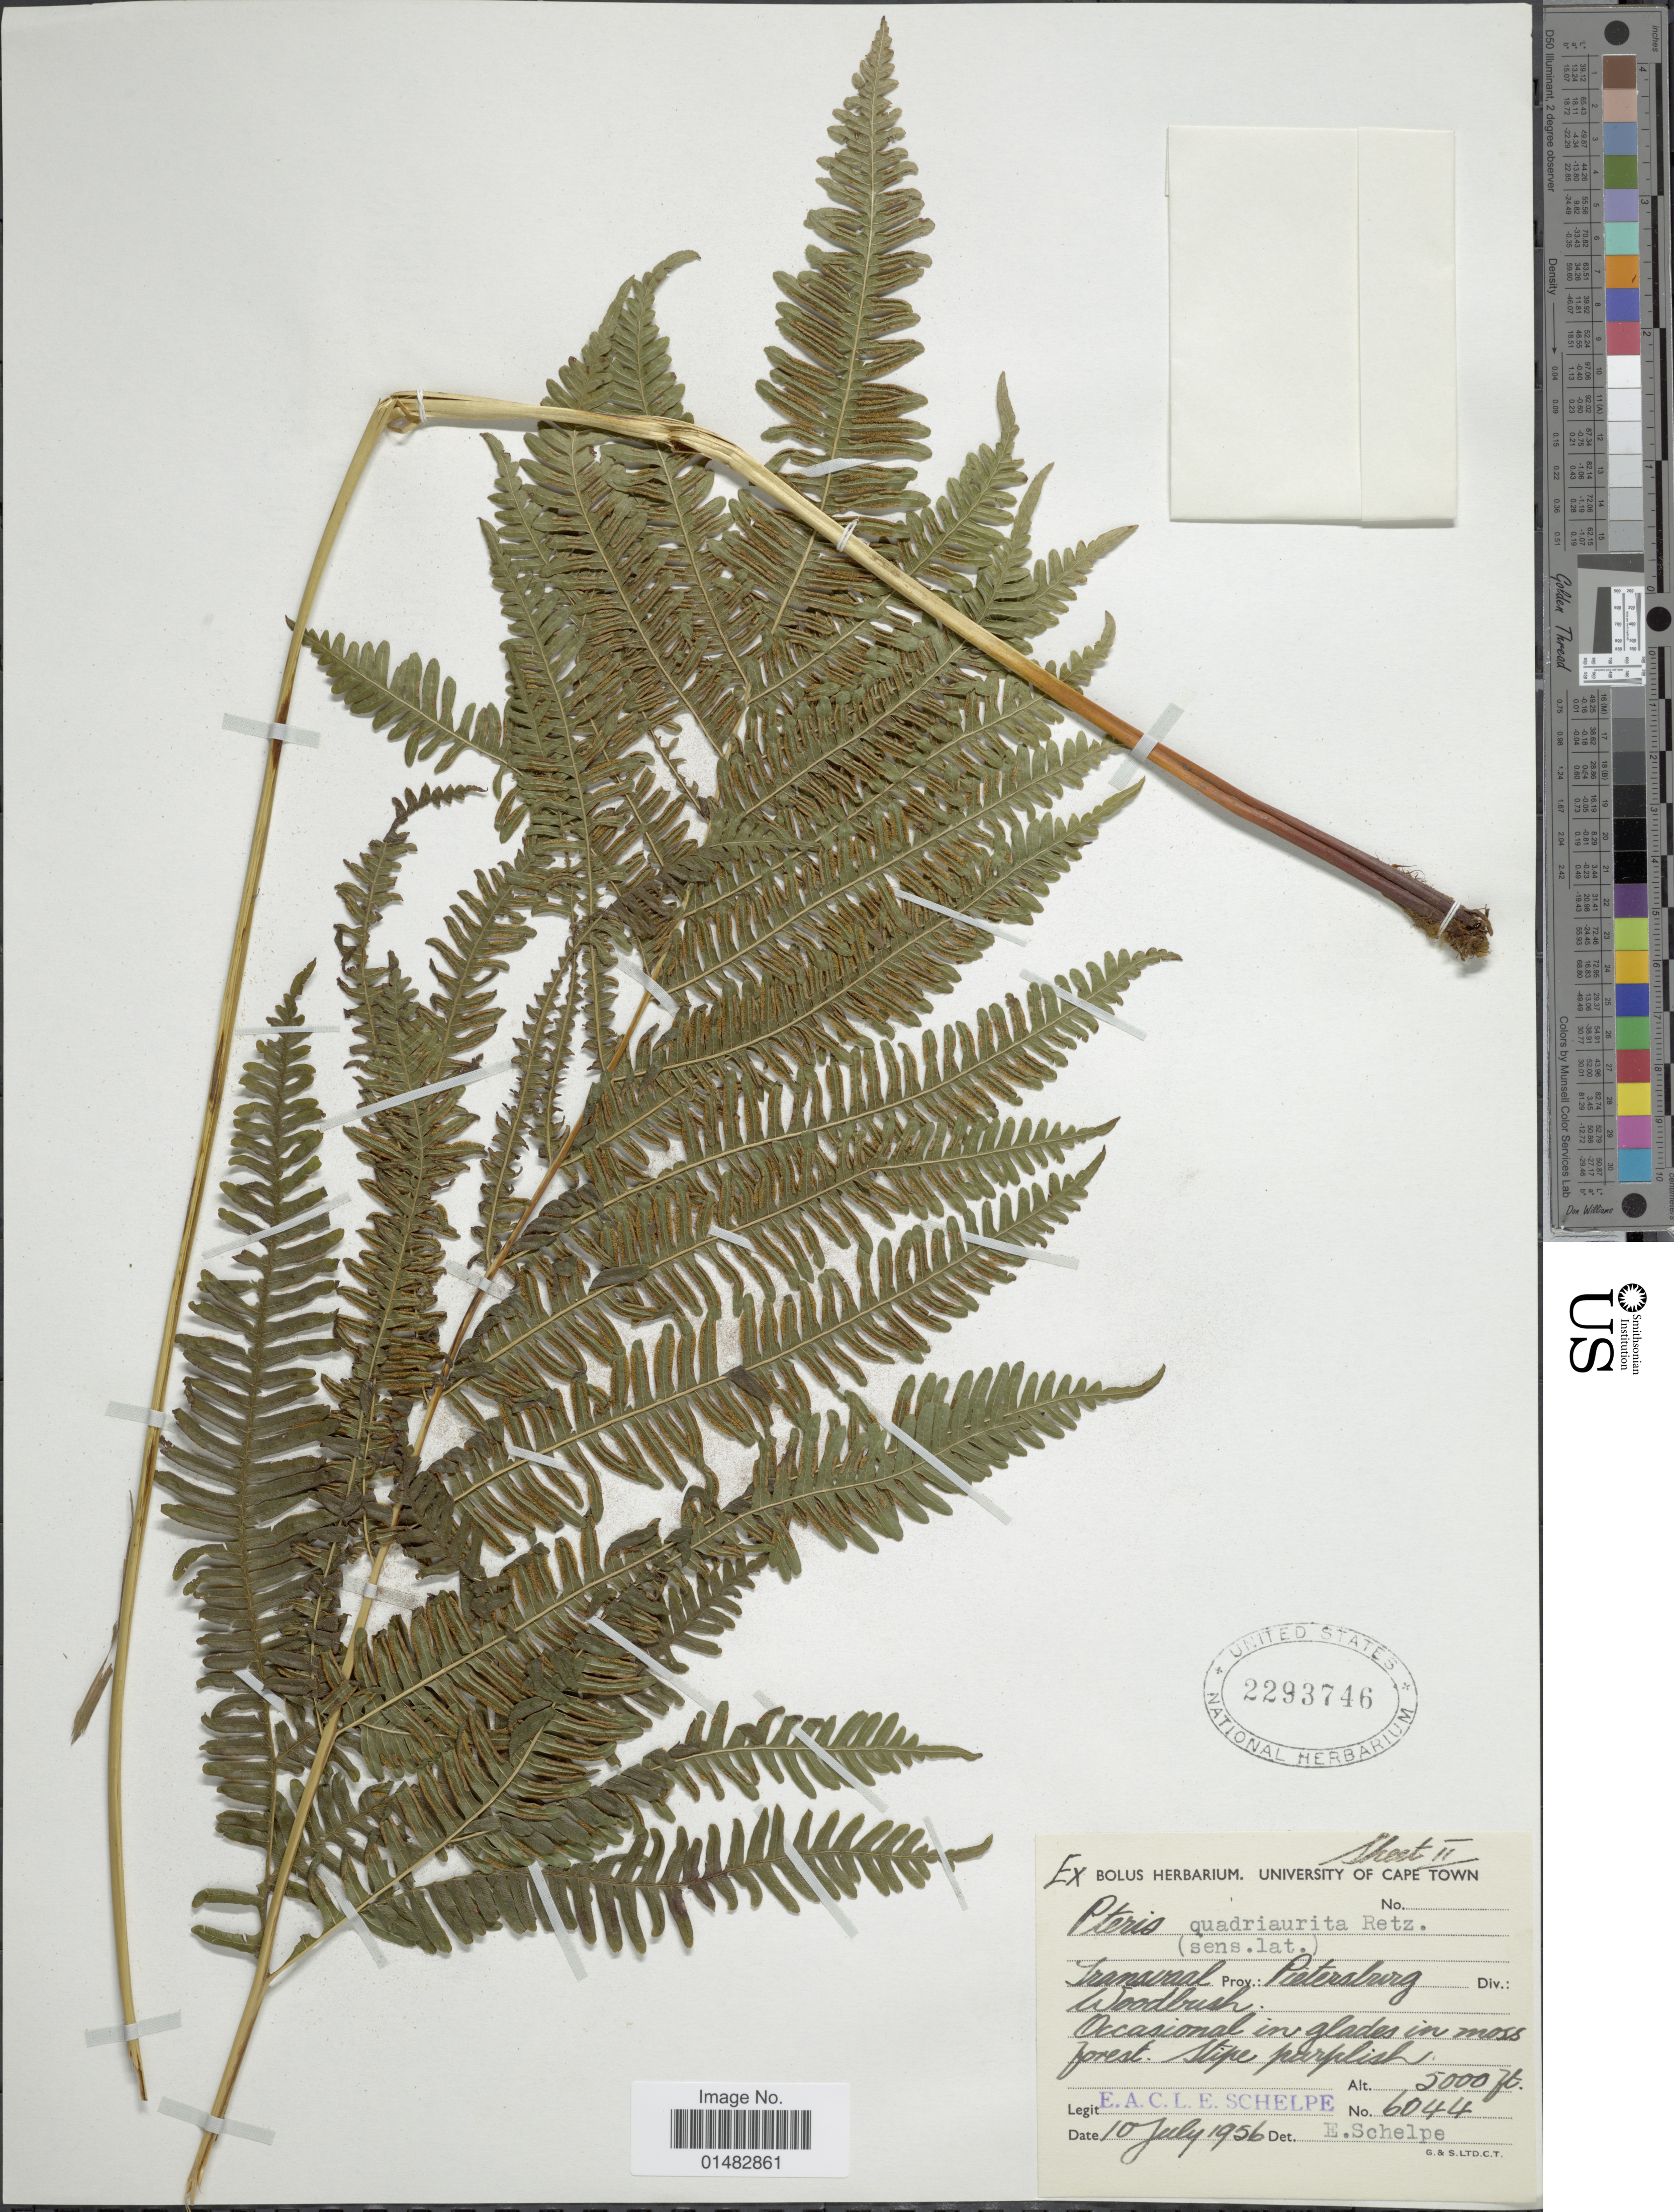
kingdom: Plantae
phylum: Tracheophyta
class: Polypodiopsida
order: Polypodiales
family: Pteridaceae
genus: Pteris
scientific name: Pteris quadriaurita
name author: Retz.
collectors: E. A. C. L. E. Schelpe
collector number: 6044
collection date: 1956-07-10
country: South Africa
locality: Iramsavaal,Prov. Pietersburg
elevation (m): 1524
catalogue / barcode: US 2293746